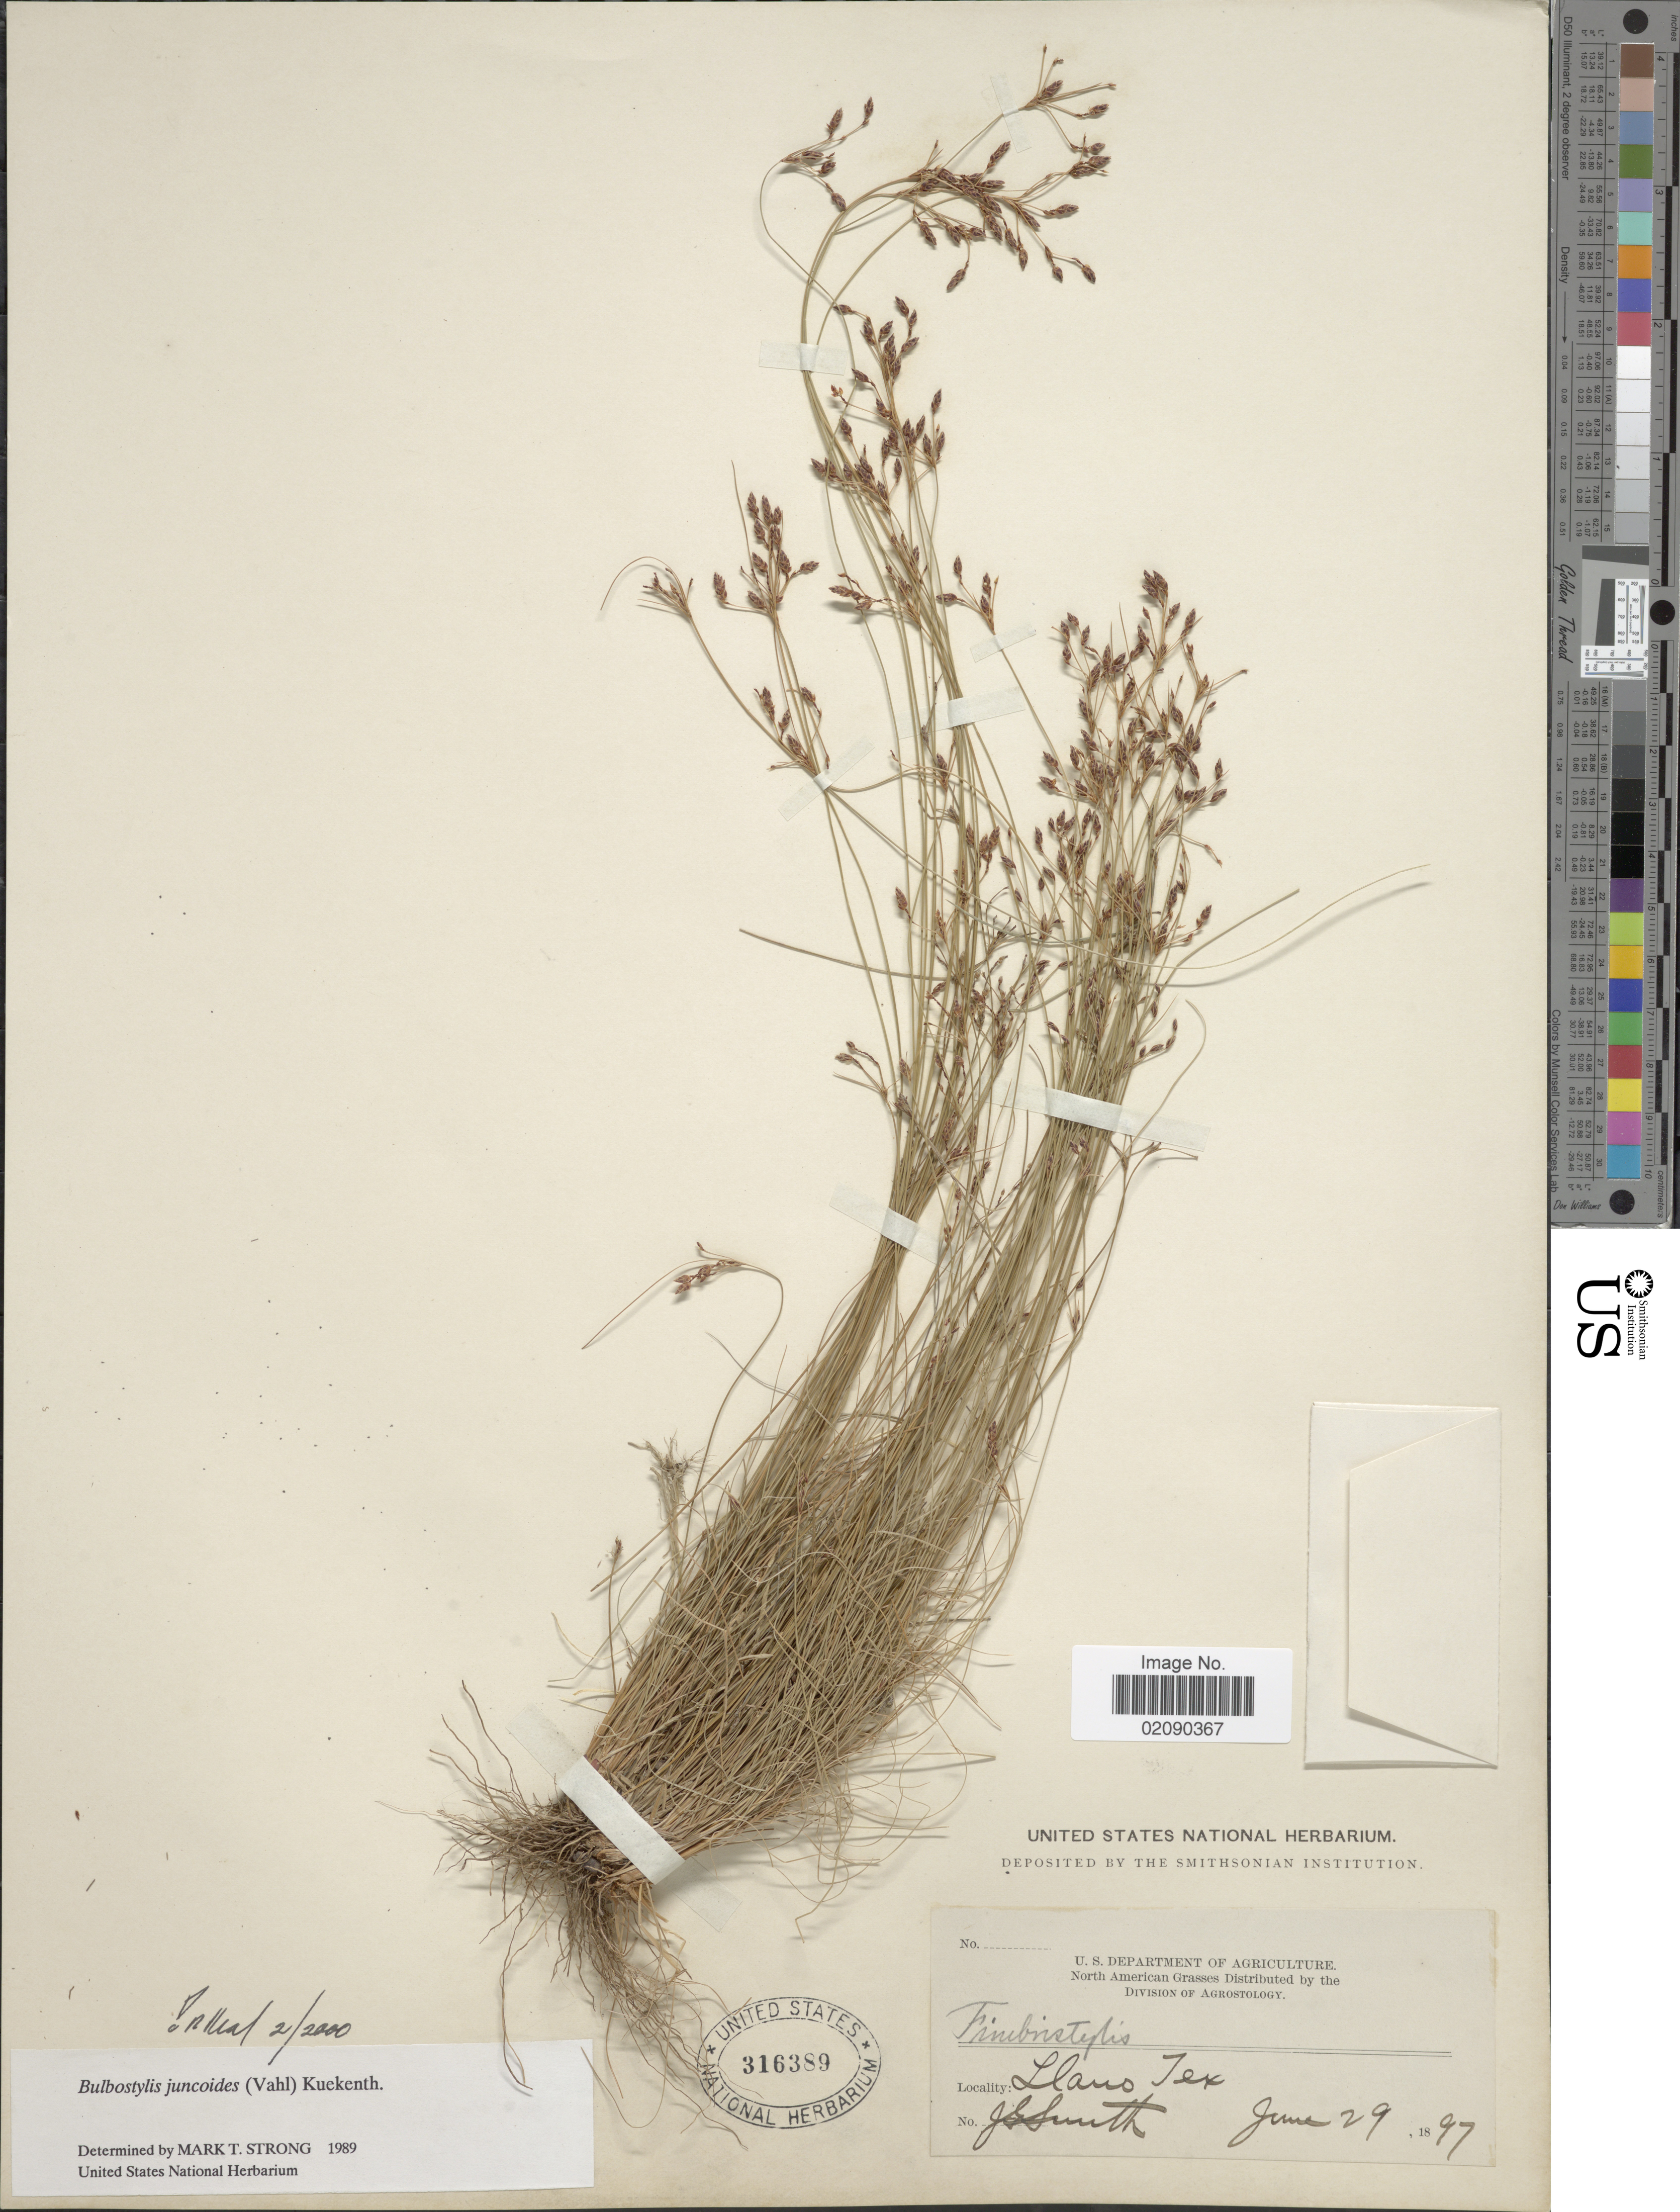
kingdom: Plantae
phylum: Tracheophyta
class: Liliopsida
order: Poales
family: Cyperaceae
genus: Bulbostylis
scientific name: Bulbostylis juncoides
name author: (Vahl) Kük. ex Herter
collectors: J. G. Smith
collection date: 1897-05-29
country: United States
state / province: Texas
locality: Llano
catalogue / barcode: US 316389